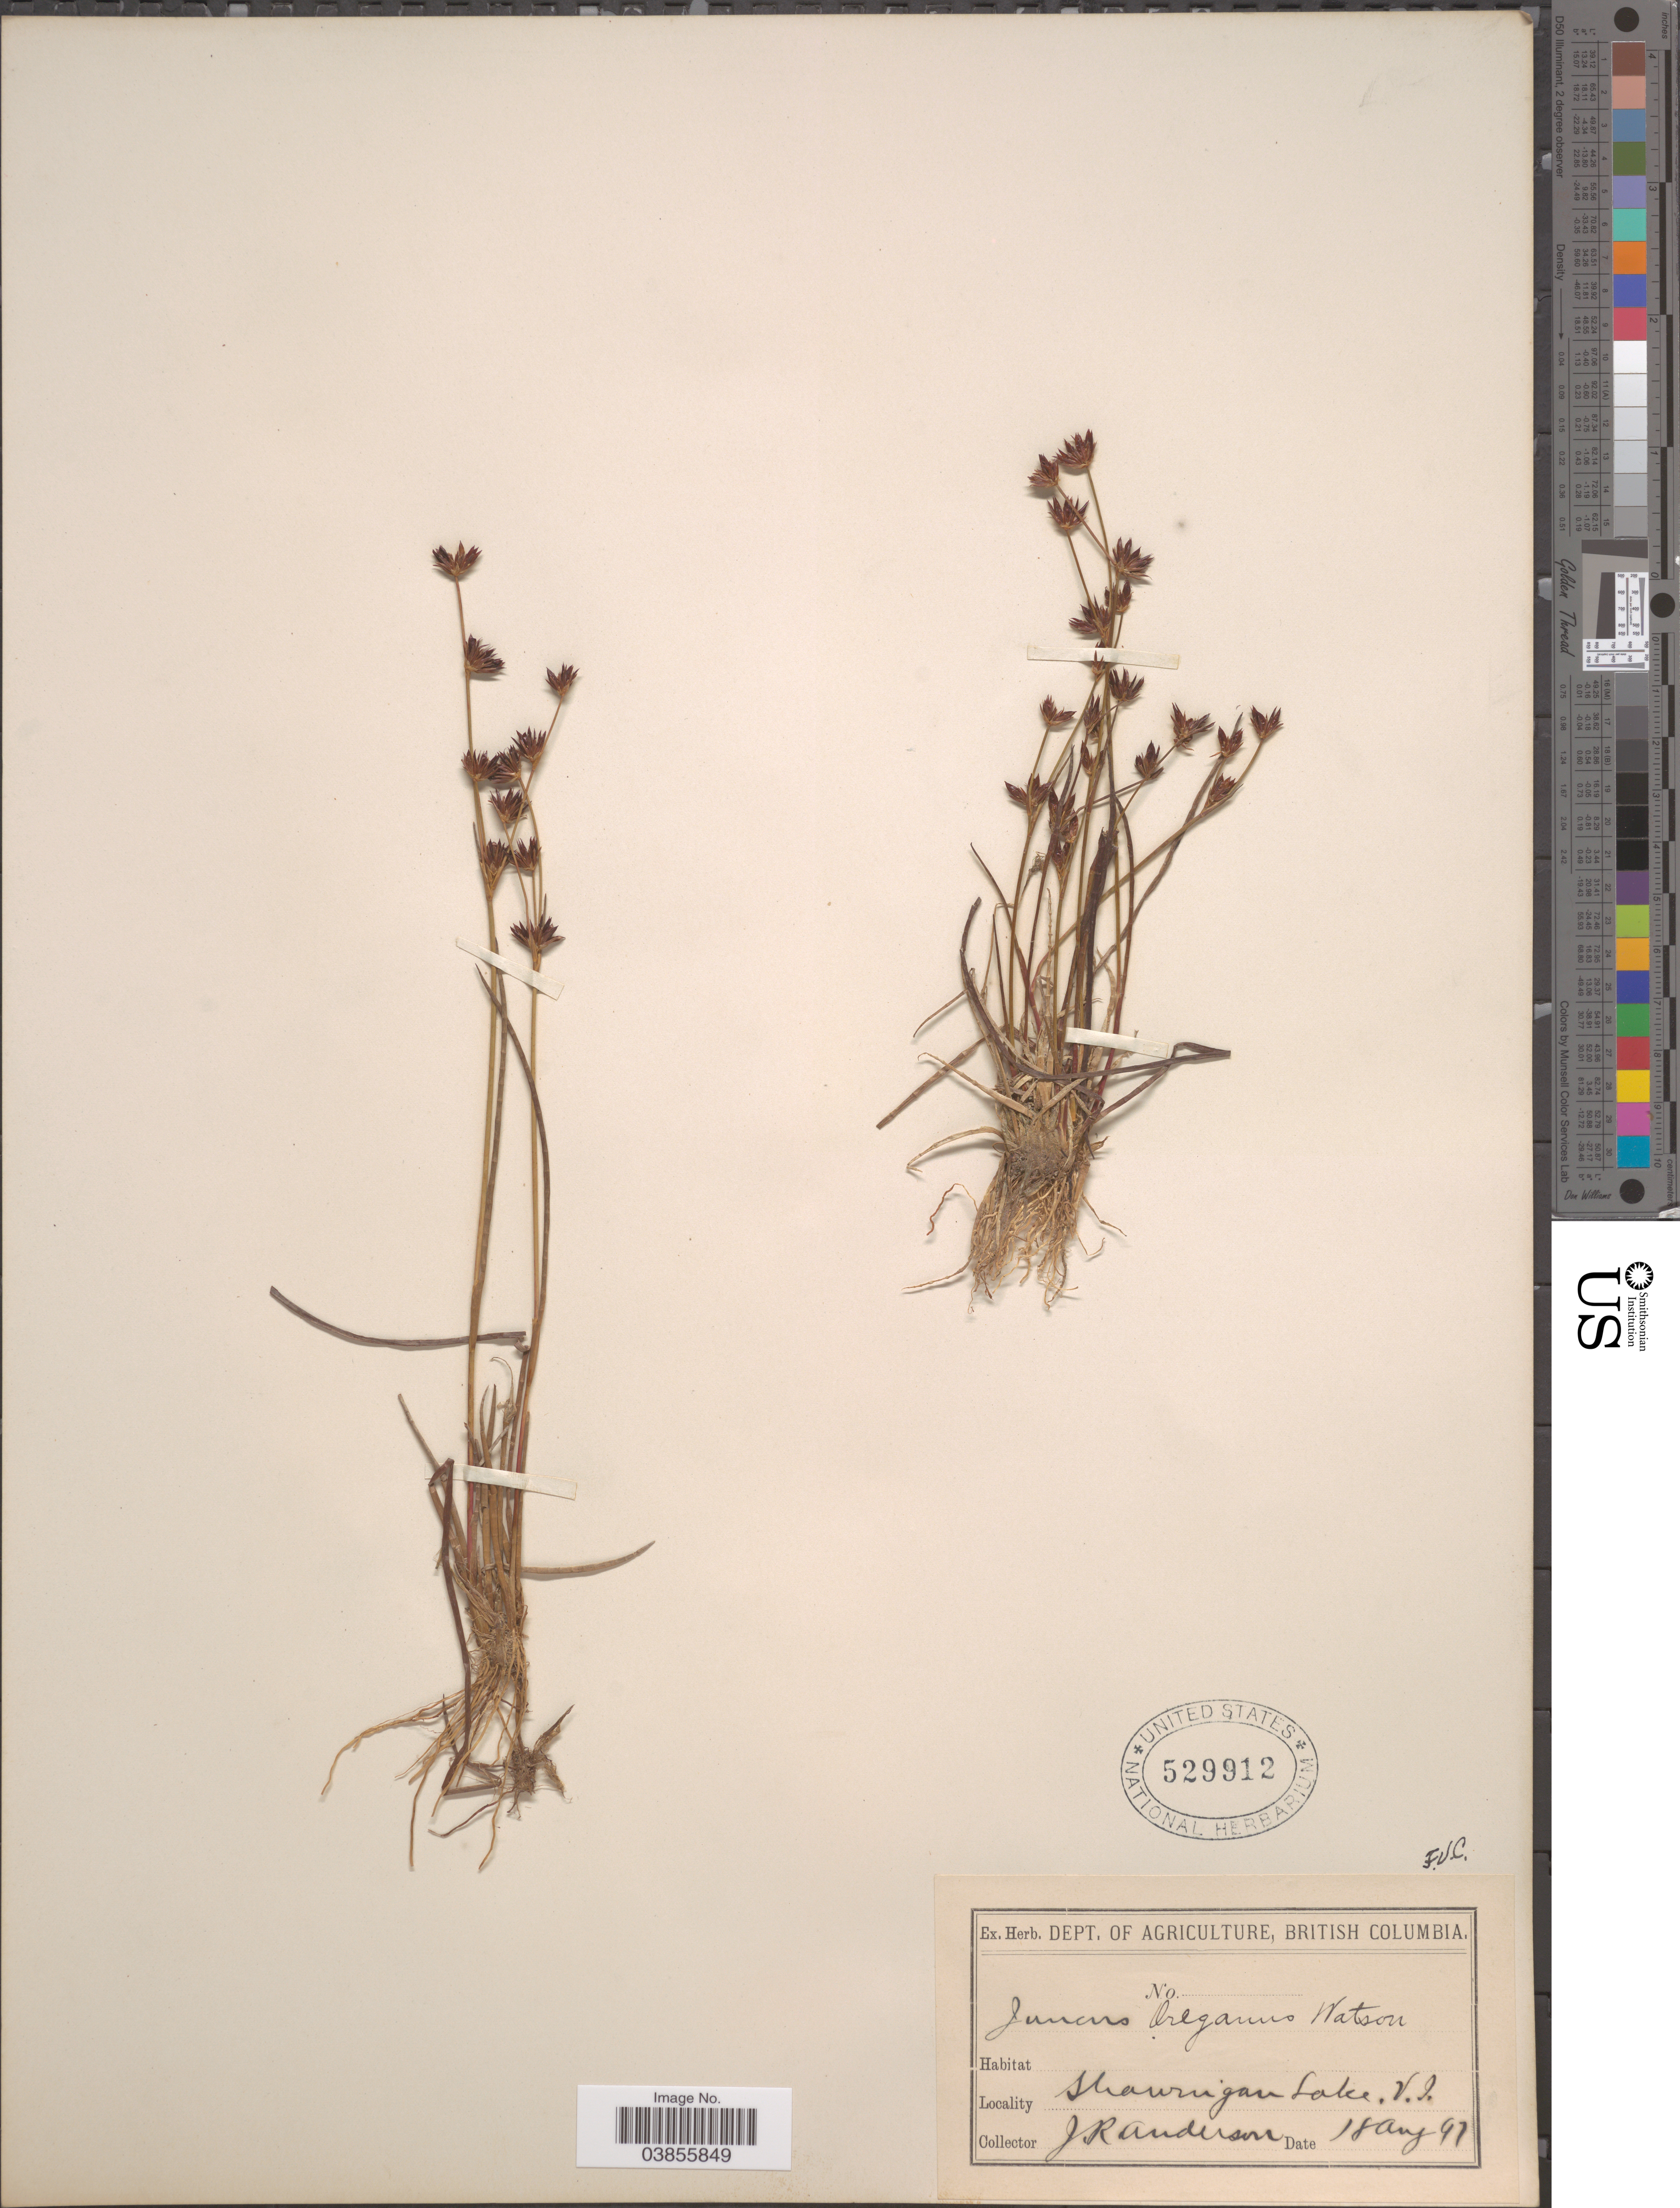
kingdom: Plantae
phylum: Tracheophyta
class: Liliopsida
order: Poales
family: Juncaceae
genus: Juncus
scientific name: Juncus oreganus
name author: S. Watson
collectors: J. R. Anderson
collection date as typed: Transcribed d/m/y: 18/8/97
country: Canada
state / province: British Columbia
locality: Shawnigan Lake, V. I.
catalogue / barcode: US 529912